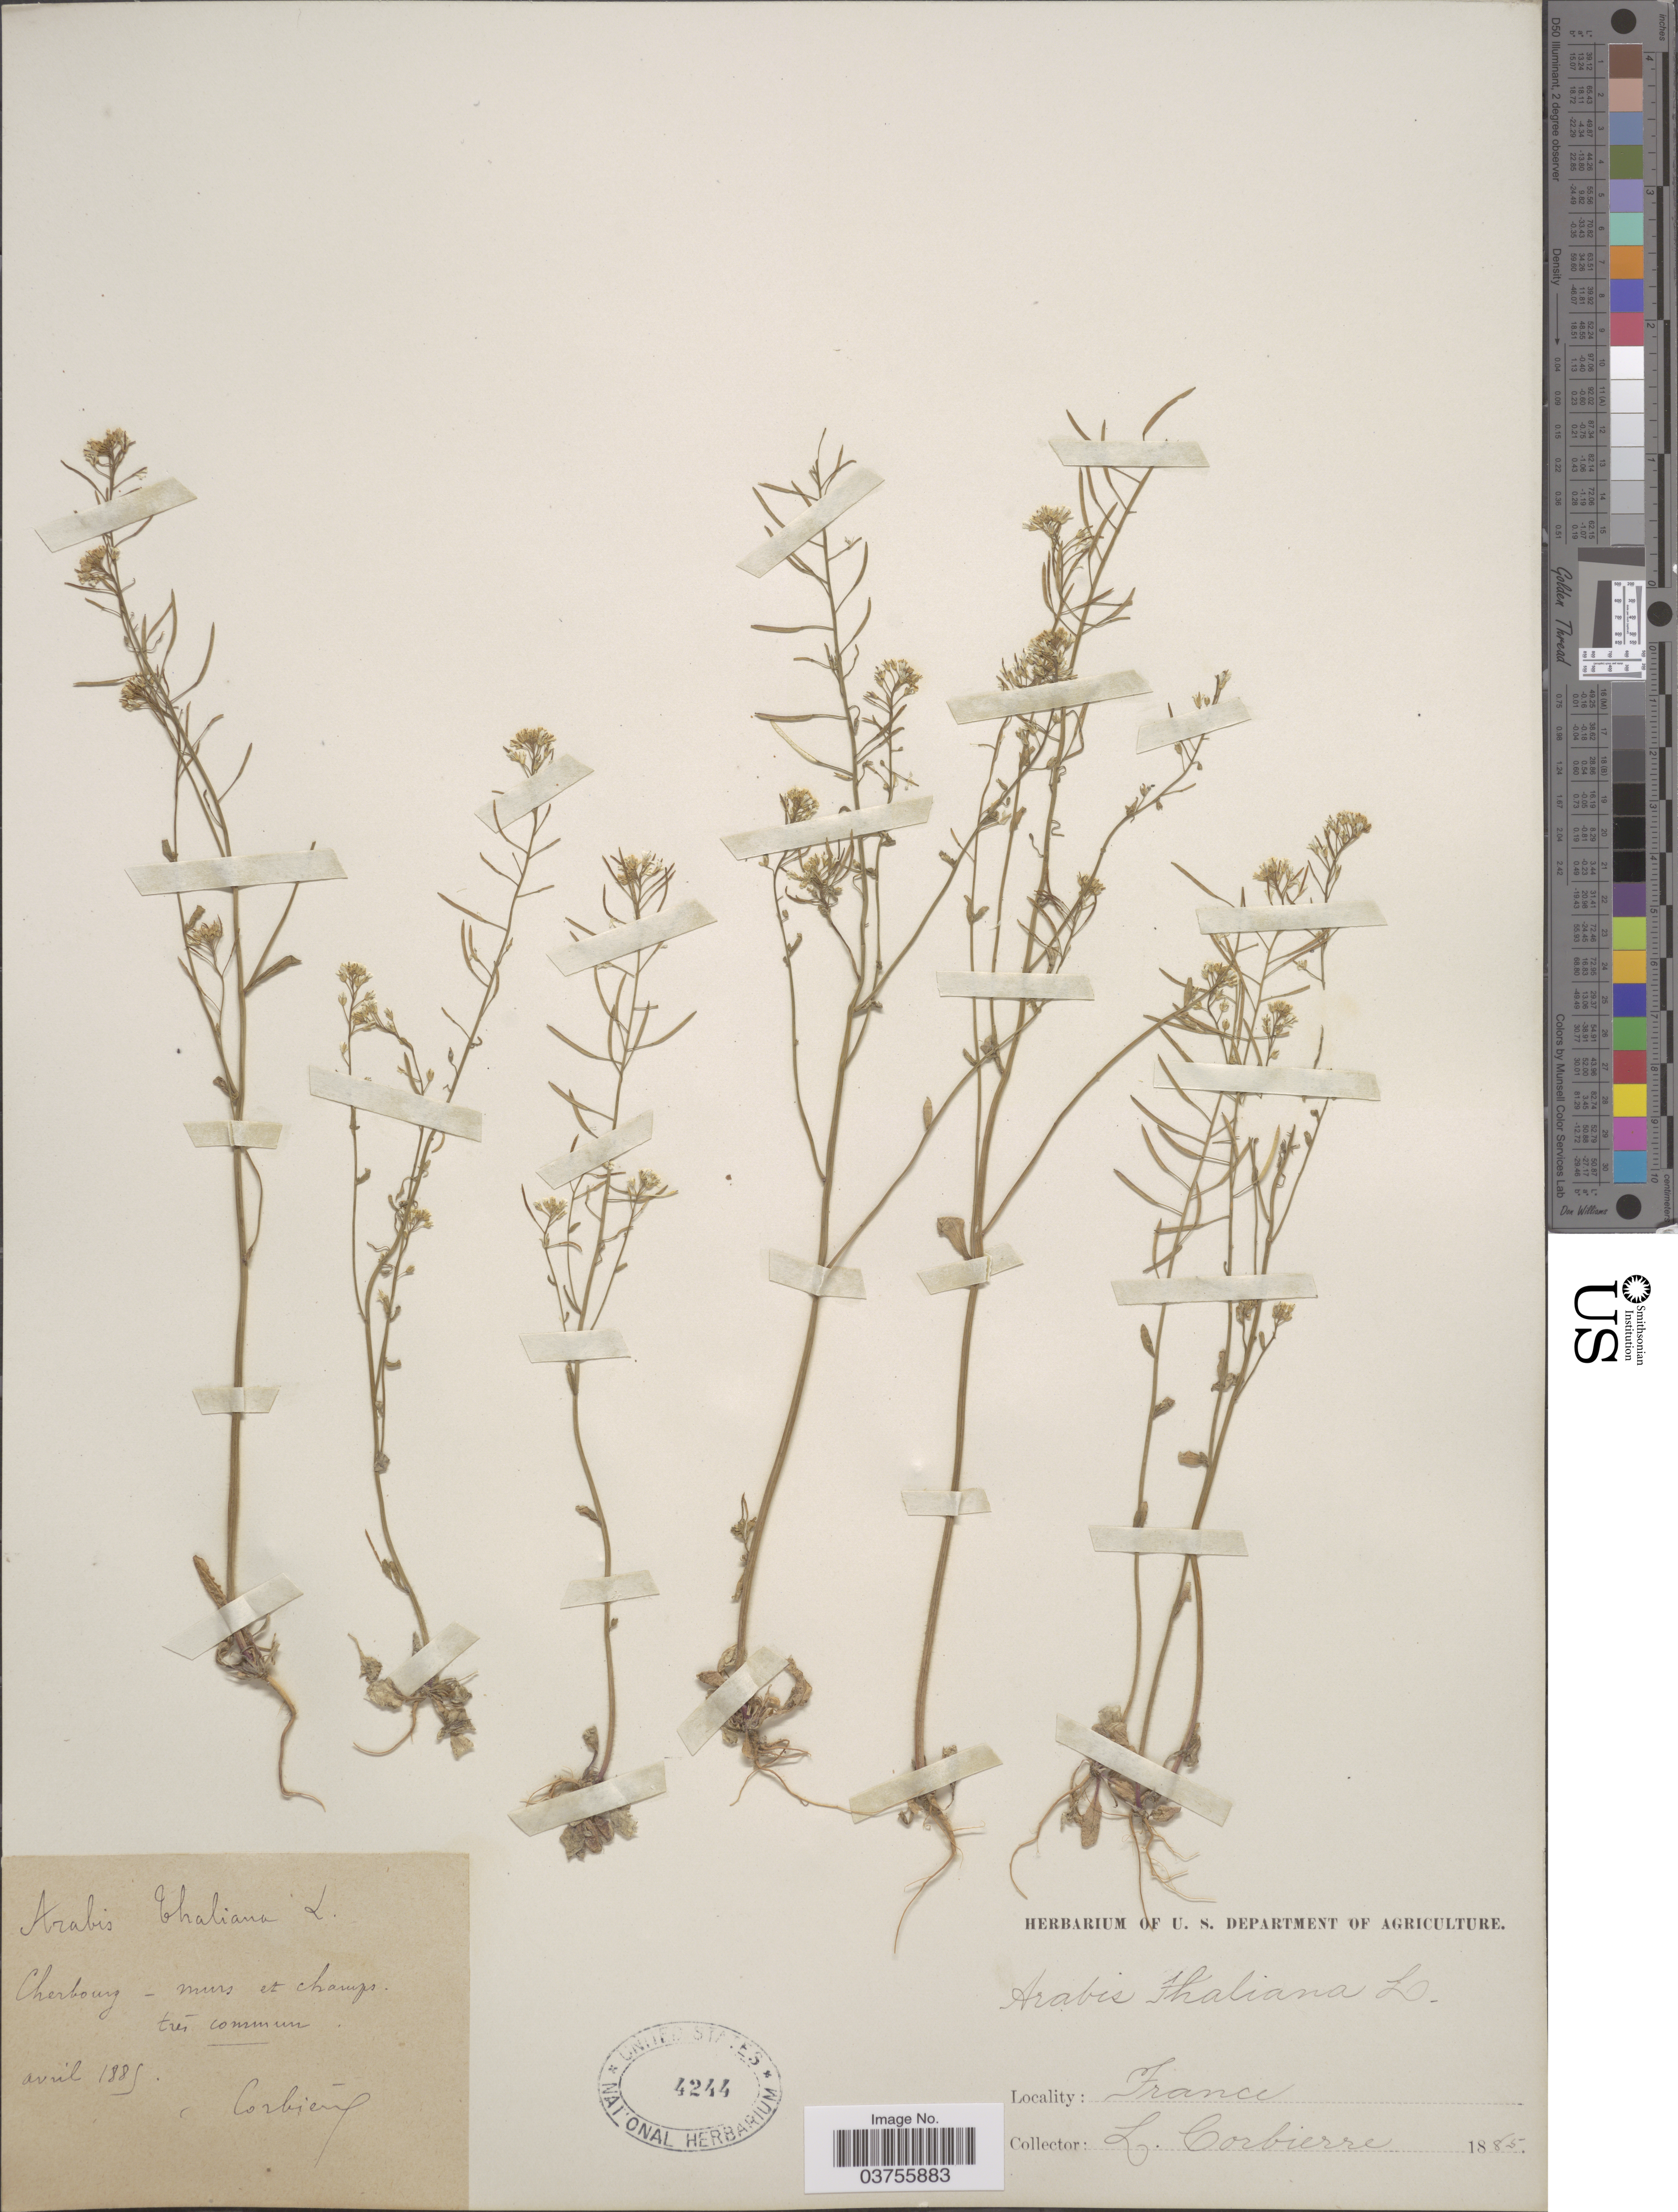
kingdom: Plantae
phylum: Tracheophyta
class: Magnoliopsida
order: Brassicales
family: Brassicaceae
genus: Arabidopsis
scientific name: Arabidopsis thaliana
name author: (L.) Heynh.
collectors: L. Corbière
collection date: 1885-04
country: France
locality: Cherbourg - murs et champs.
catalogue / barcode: US 4244